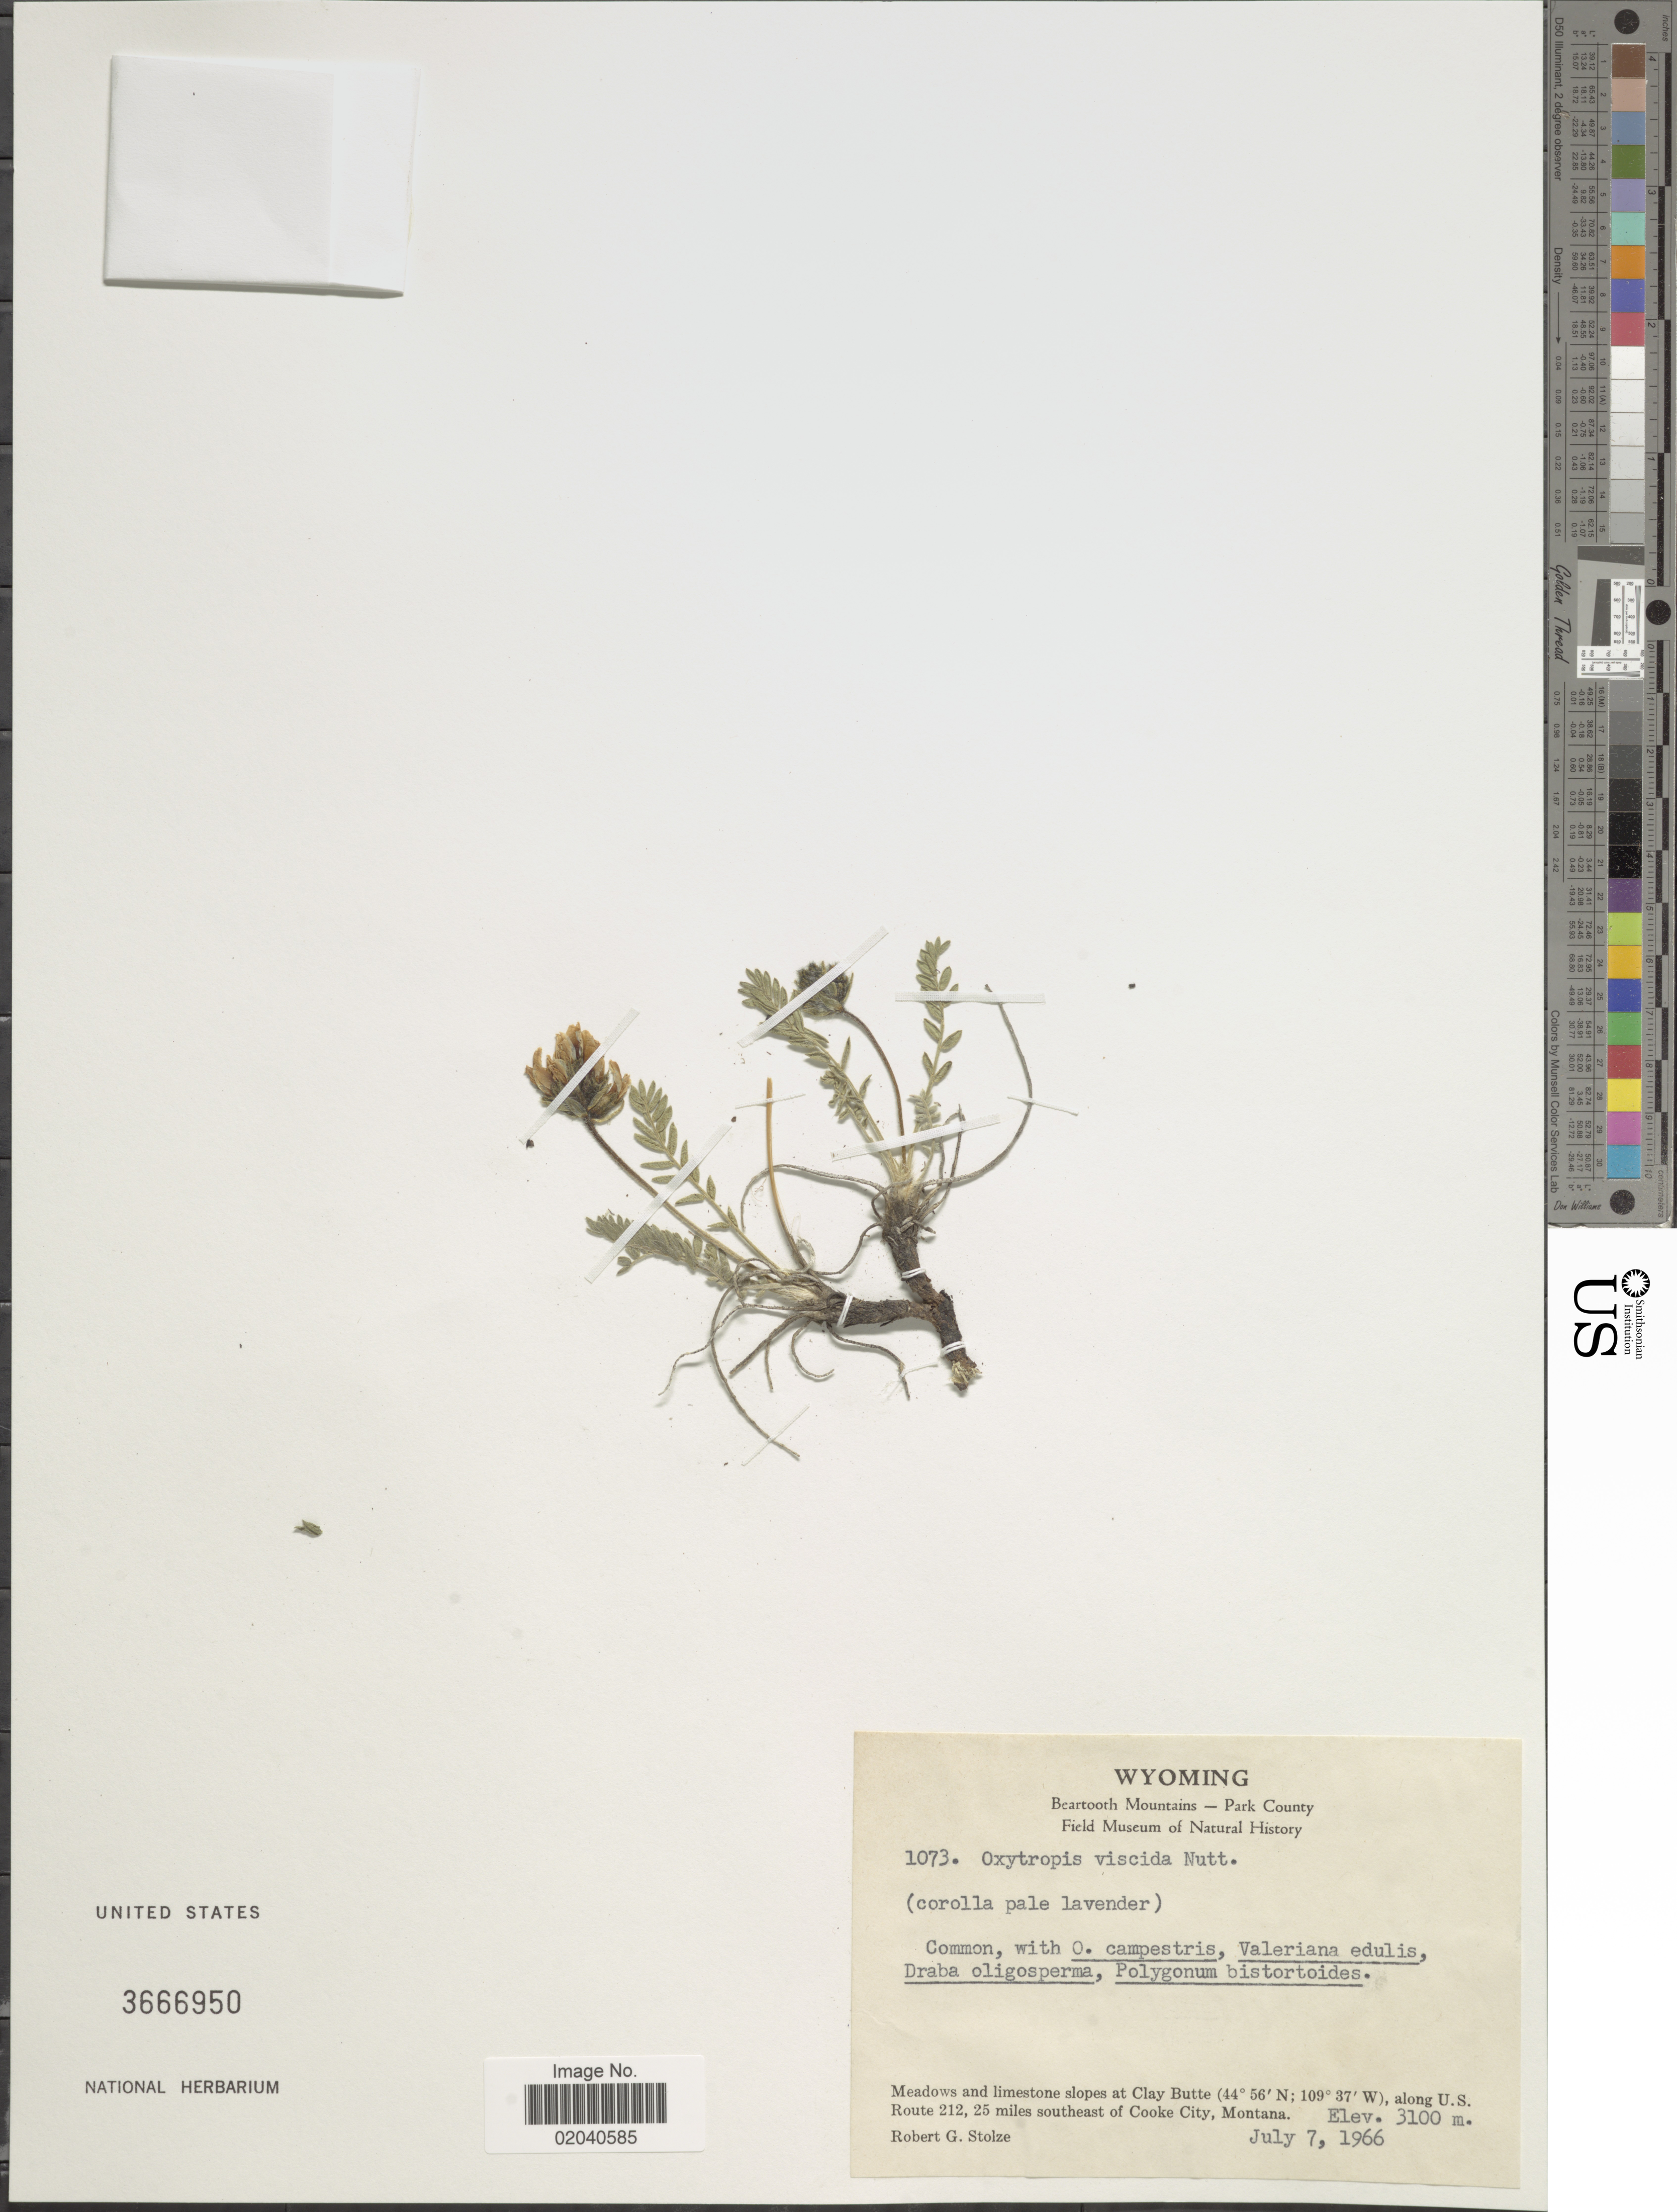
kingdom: Plantae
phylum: Tracheophyta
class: Magnoliopsida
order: Fabales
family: Fabaceae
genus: Oxytropis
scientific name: Oxytropis viscida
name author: Nutt.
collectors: R. G. Stolze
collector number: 1073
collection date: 1966-07-07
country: United States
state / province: Montana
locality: Wyoming, Meadows and limestone slopes at Clay Butte, along U.S. Route 212, 25 miles southeast of Cooke City, Montana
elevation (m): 3100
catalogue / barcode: US 3666950